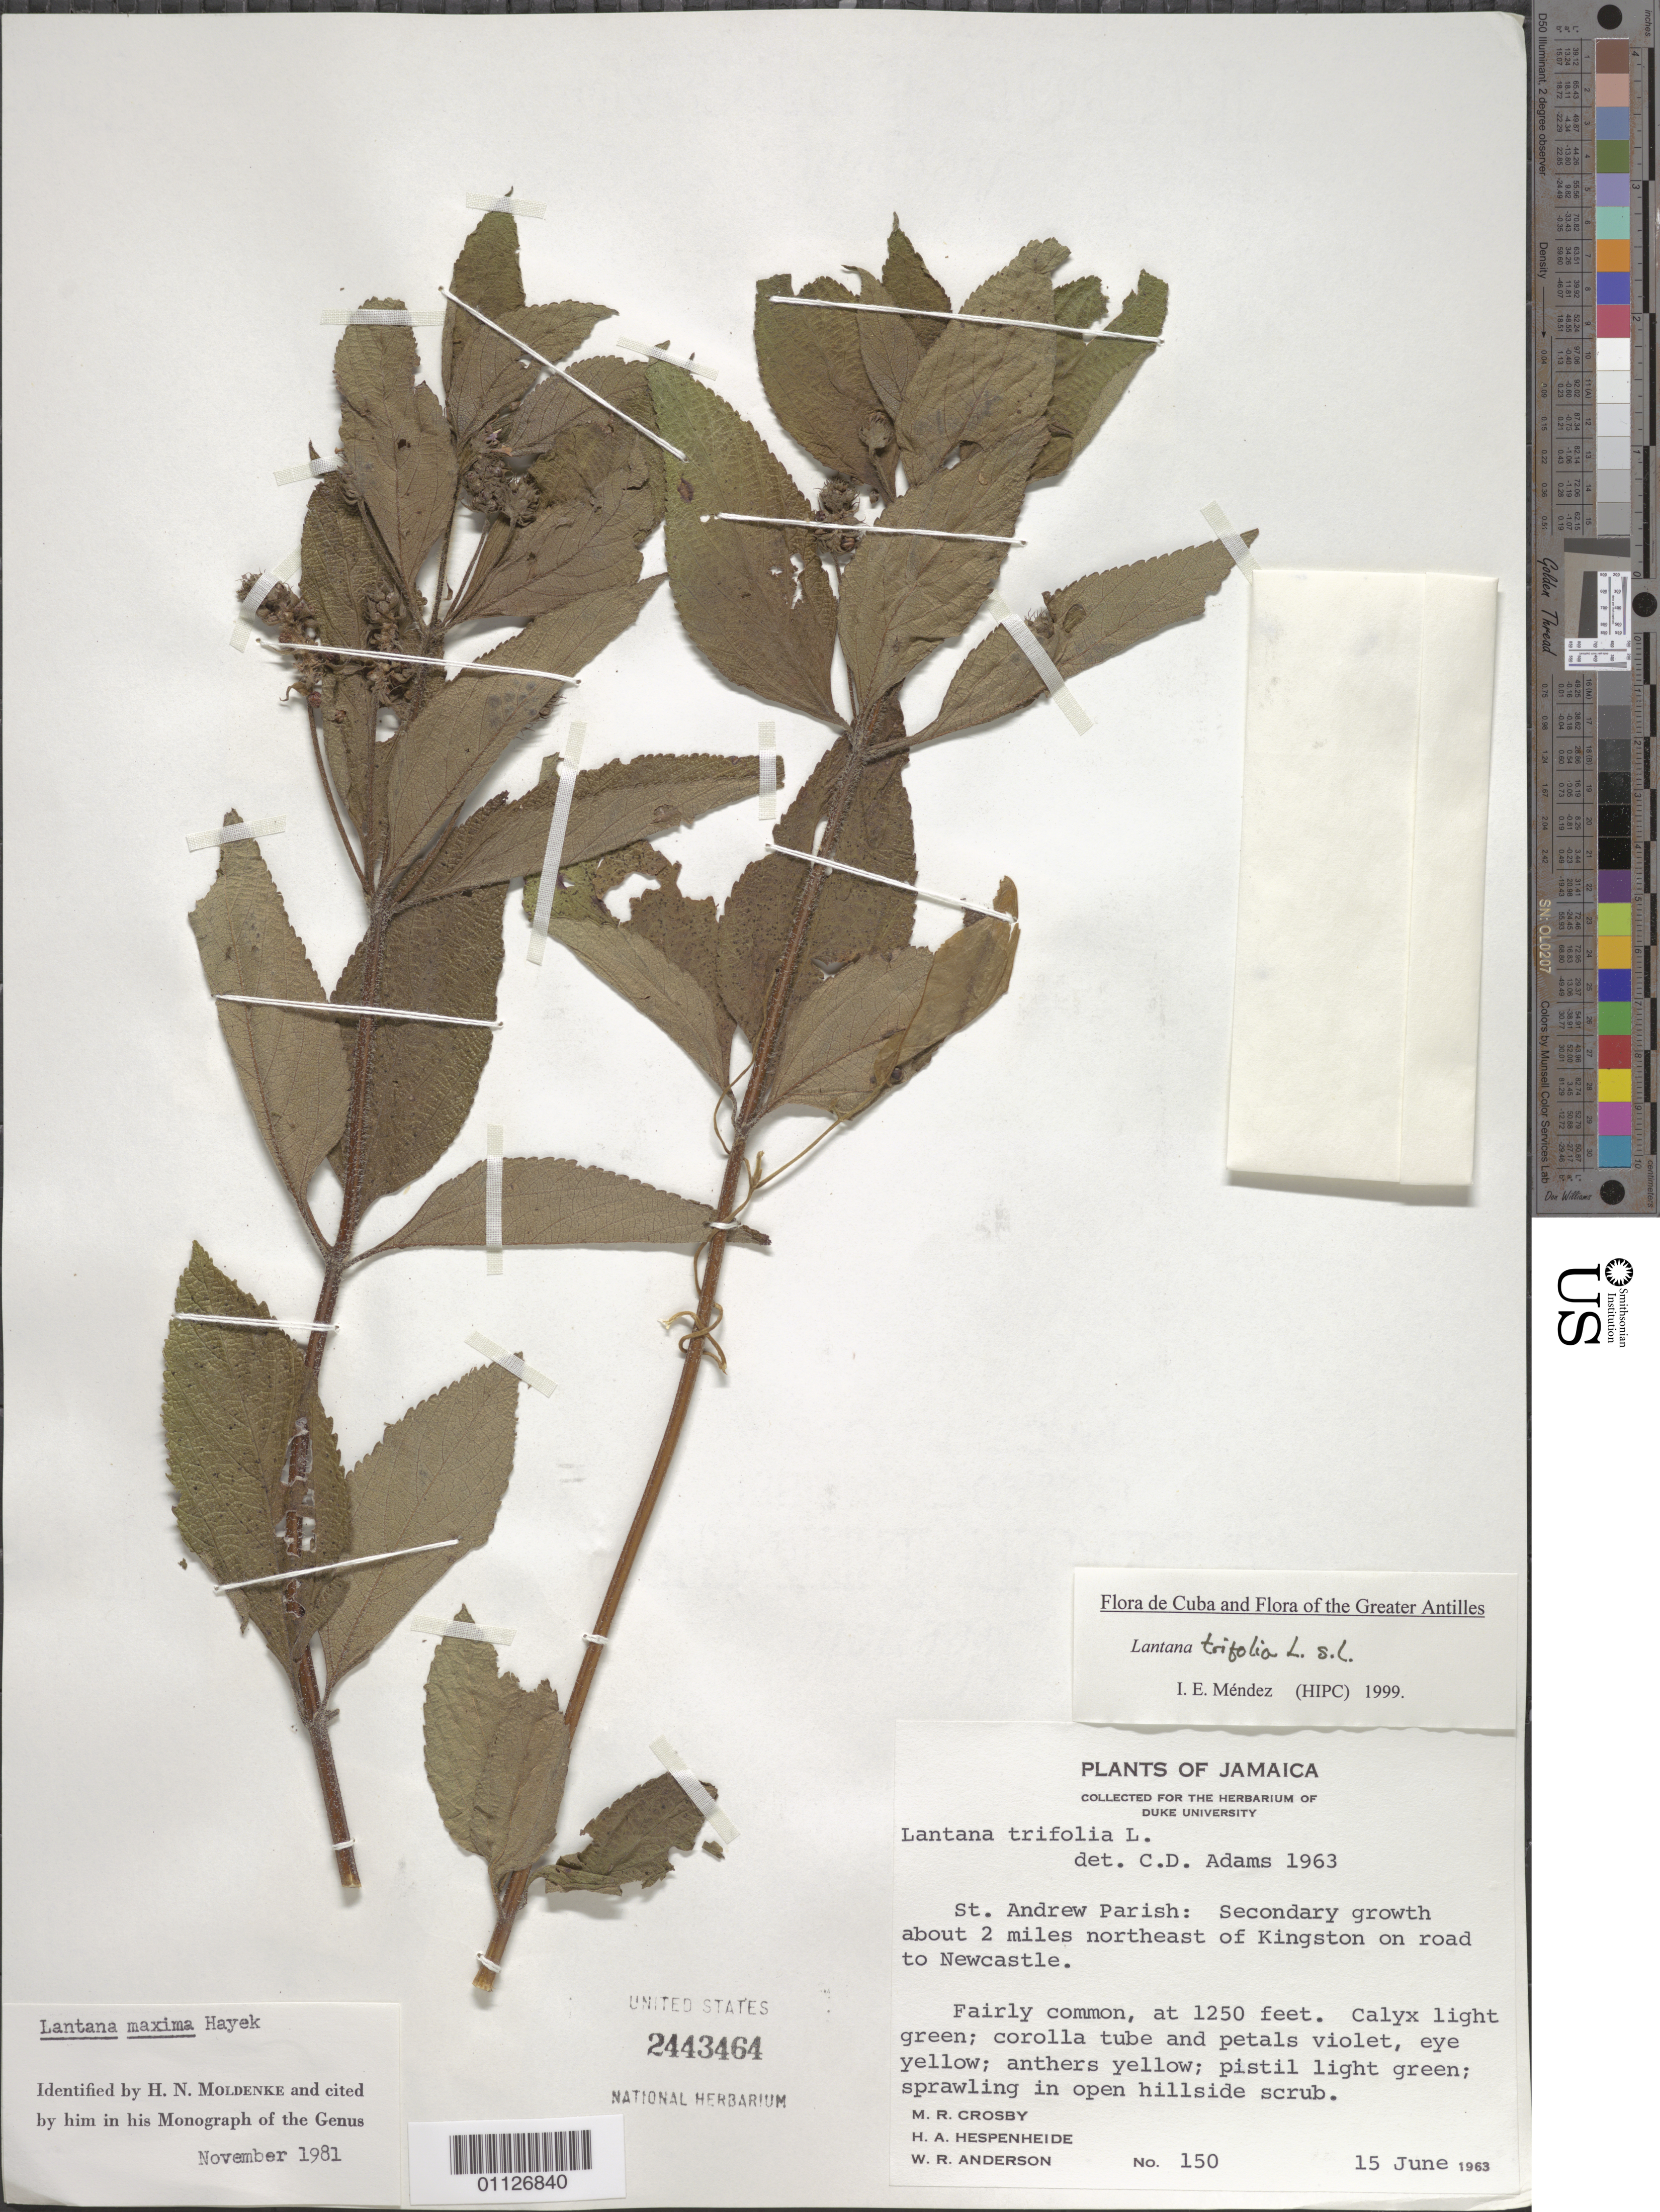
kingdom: Plantae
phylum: Tracheophyta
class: Magnoliopsida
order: Lamiales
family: Verbenaceae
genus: Lantana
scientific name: Lantana trifolia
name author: L.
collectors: M. R. Crosby, H. A. Hespenheide & W. R. Anderson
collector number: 150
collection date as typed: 15 Jun 1963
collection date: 1963-06-15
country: Jamaica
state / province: Saint Andrew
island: Jamaica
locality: Secondary growth about 2 mi NE of Kingston on road to Newcastle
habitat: fairly common | in open hillside scrub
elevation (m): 381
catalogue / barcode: US 2443464